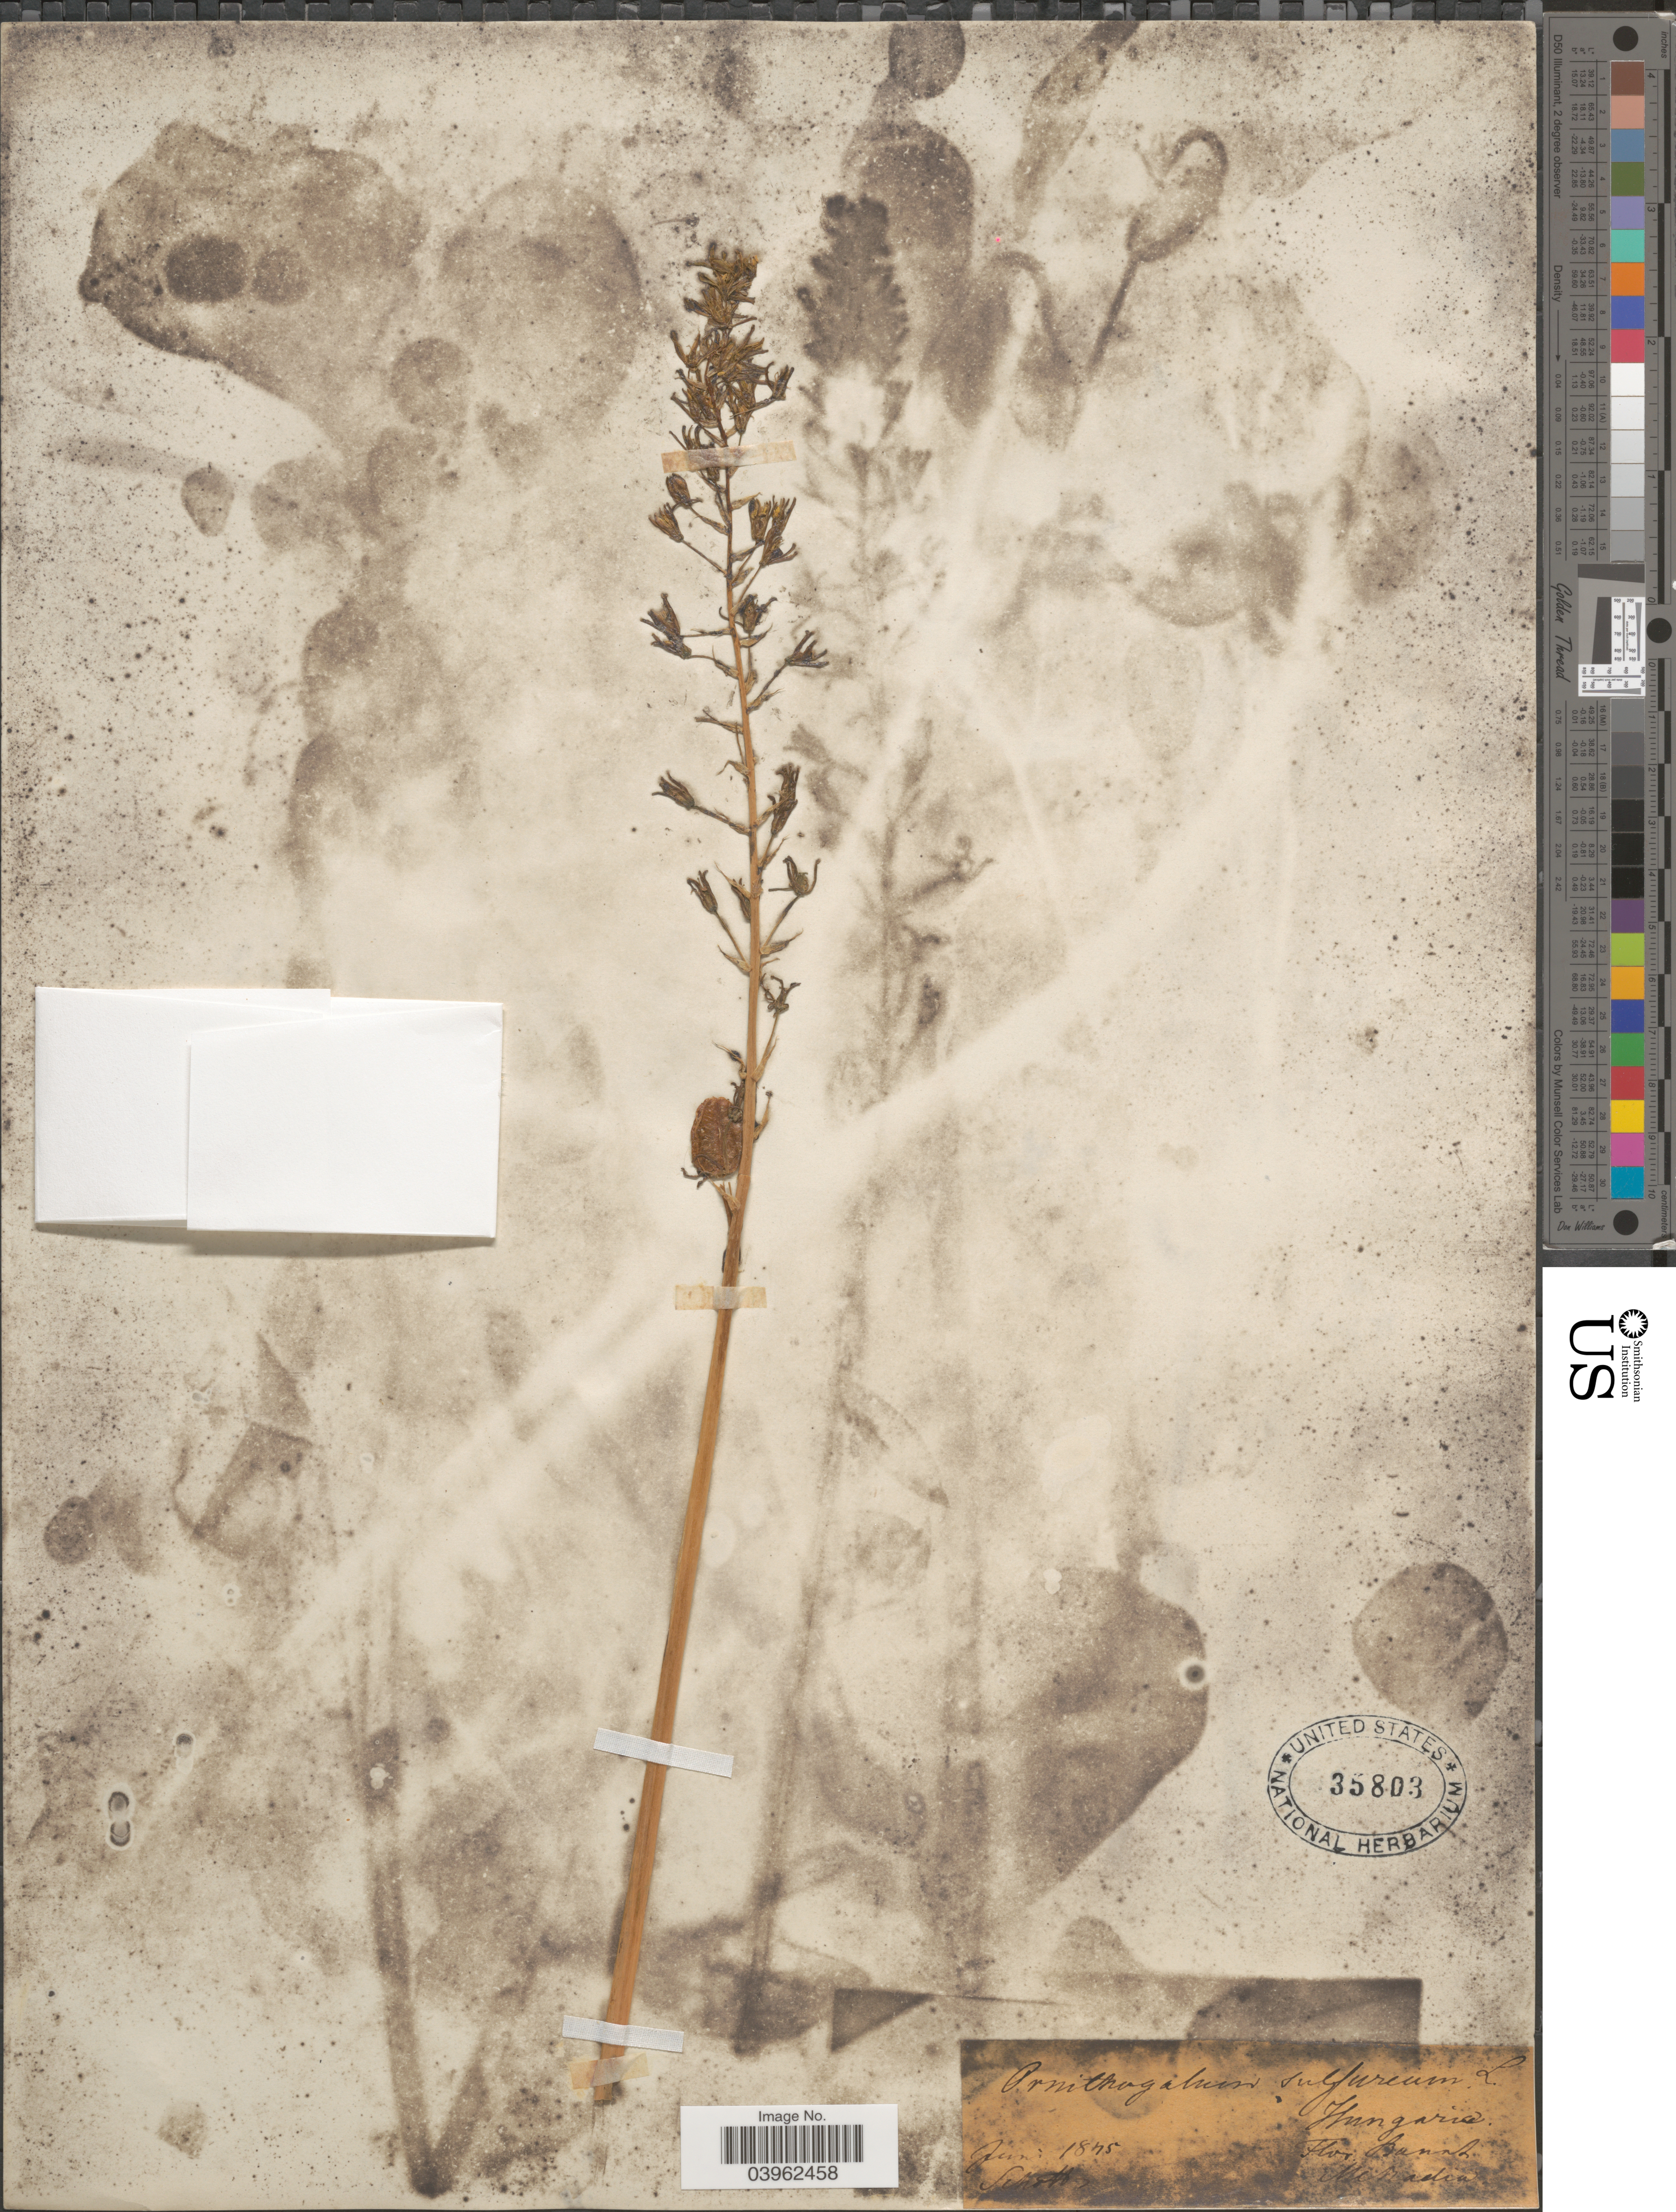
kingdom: Plantae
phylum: Tracheophyta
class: Liliopsida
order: Asparagales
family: Asparagaceae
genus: Ornithogalum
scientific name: Ornithogalum sulphureum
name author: (Waldst. & Kit.) Schult. & Schult. f.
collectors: Schott, --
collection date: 1875-06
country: Hungary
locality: Banat. Meradia. [interpreted]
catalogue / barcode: US 35803